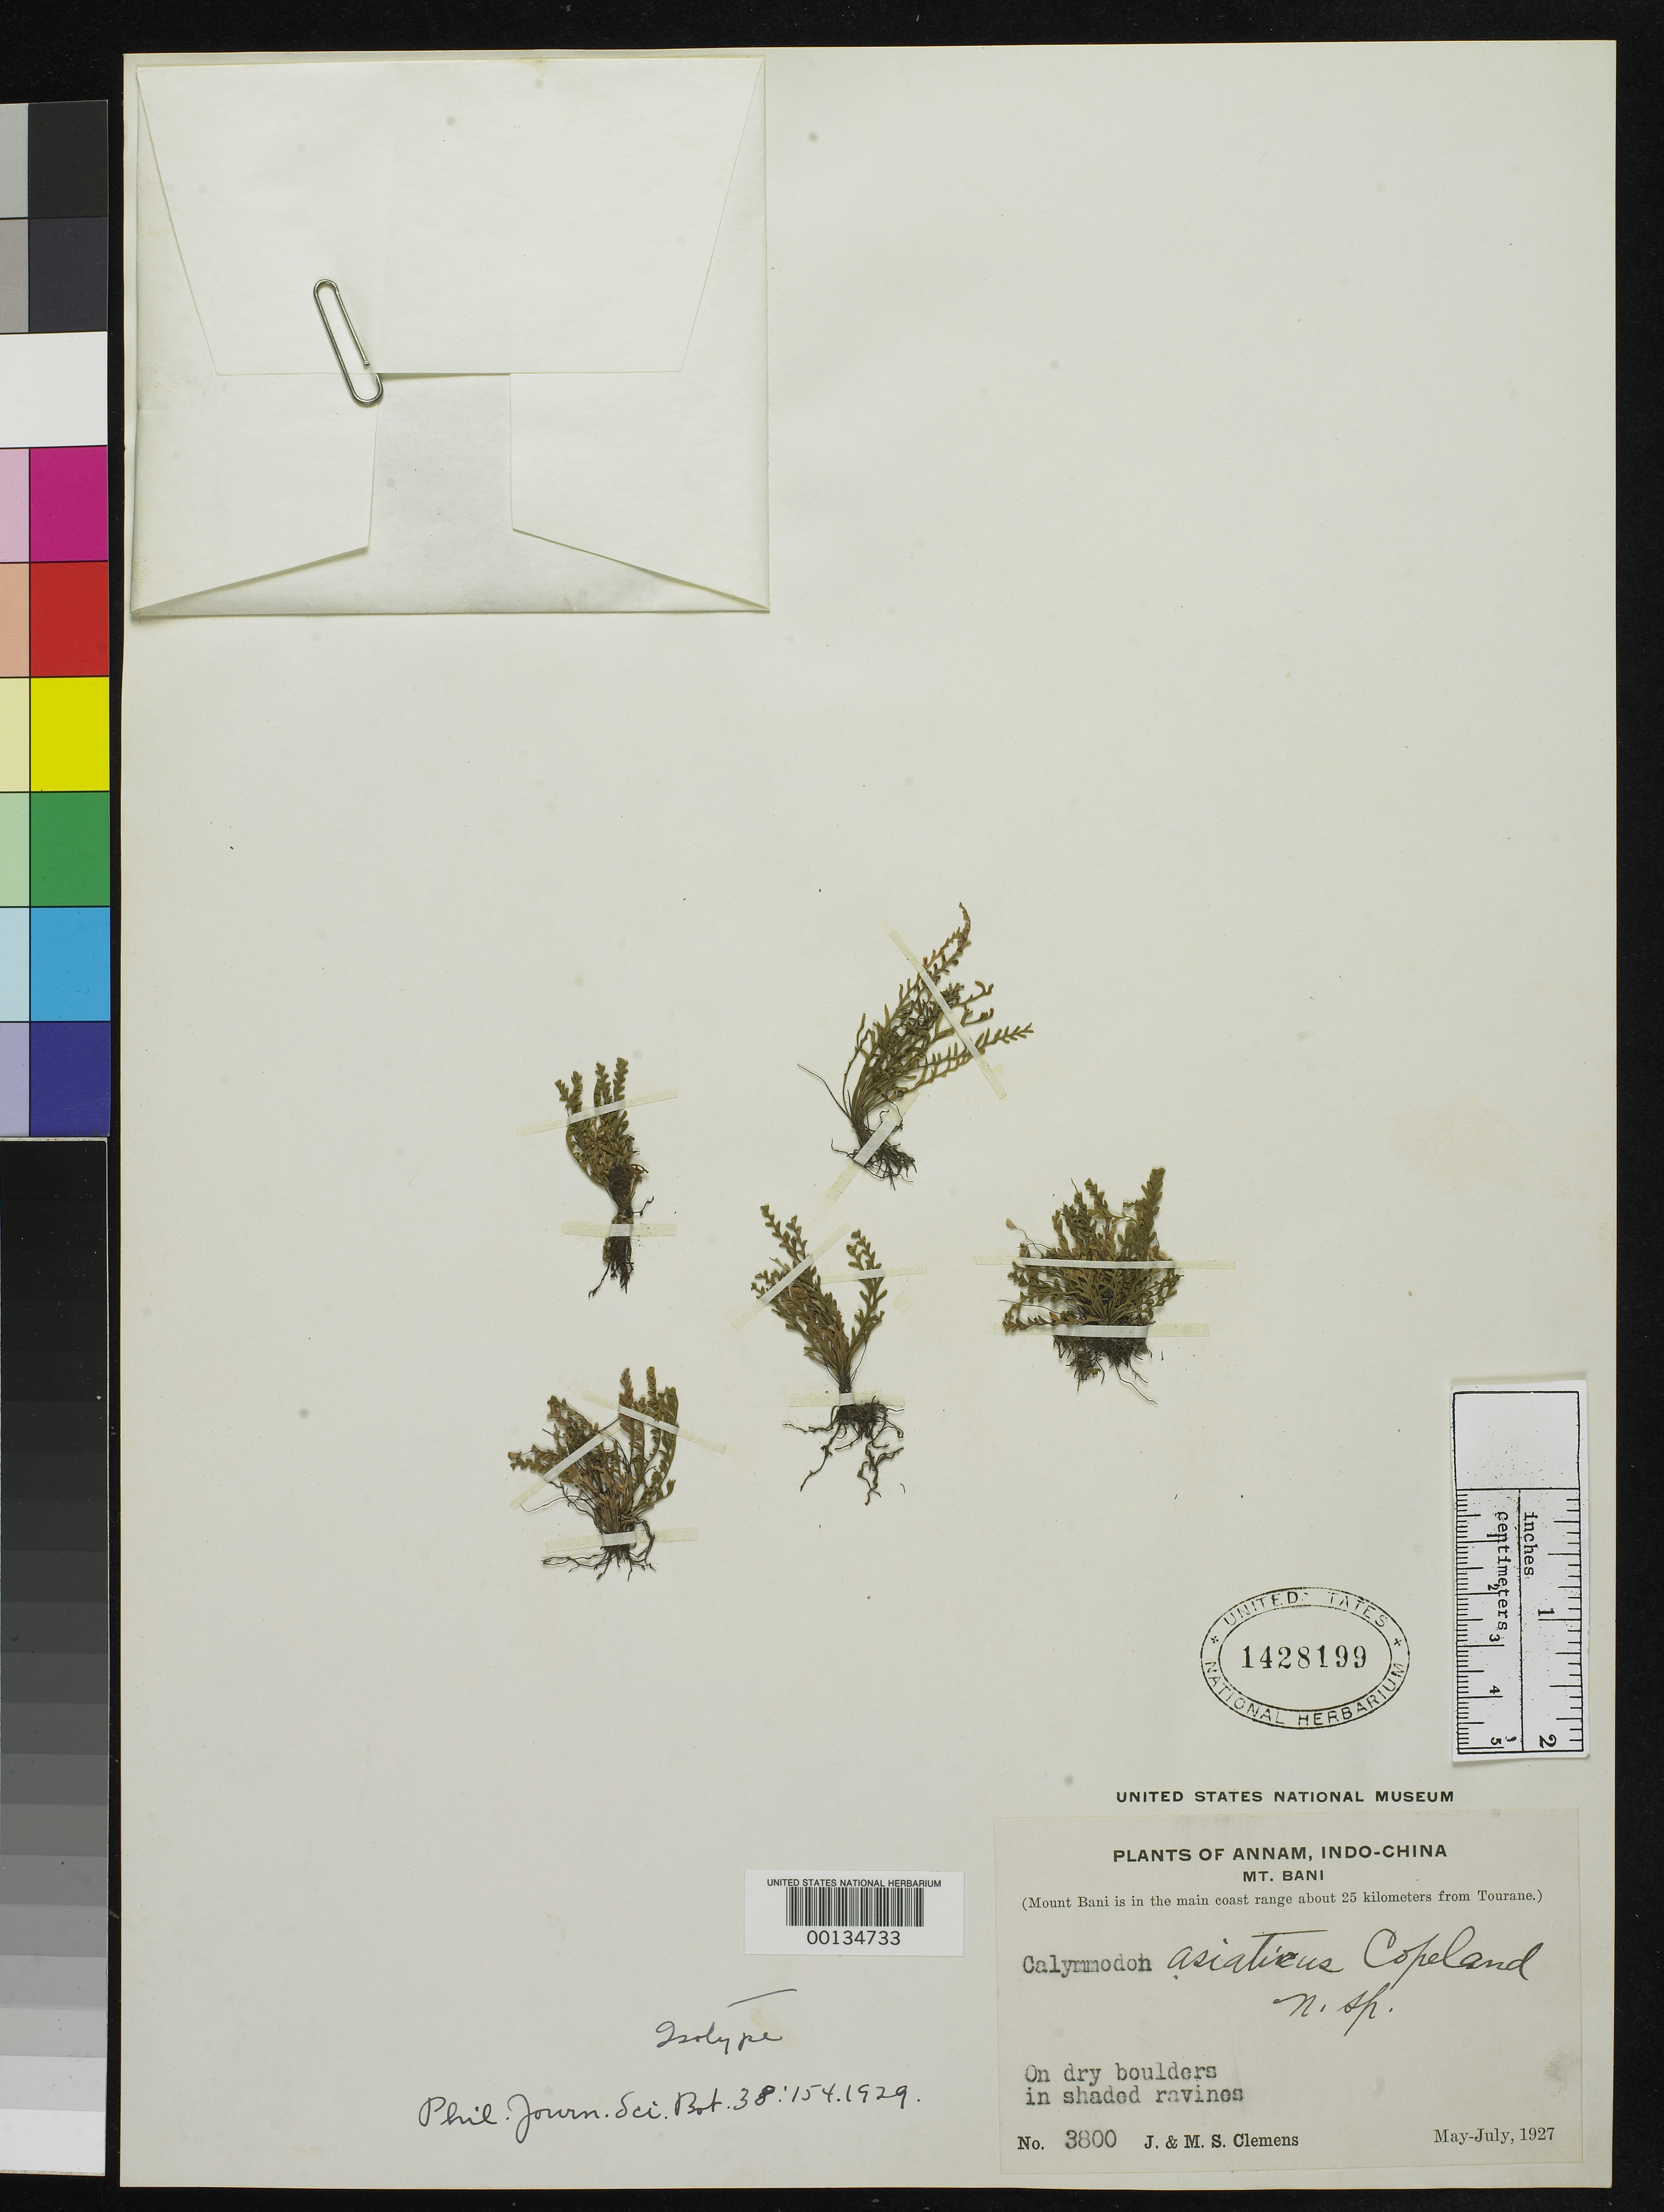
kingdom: Plantae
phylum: Tracheophyta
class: Polypodiopsida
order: Polypodiales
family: Polypodiaceae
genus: Calymmodon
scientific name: Calymmodon asiaticus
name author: Copel.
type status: Isotype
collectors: M. S. Clemens & J. Clemens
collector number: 3800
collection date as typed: May 1927 to -- Jul 1927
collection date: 1927-05/1927-07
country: Vietnam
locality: Mt. Bani, 25 km from Tourane.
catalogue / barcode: US 1428199